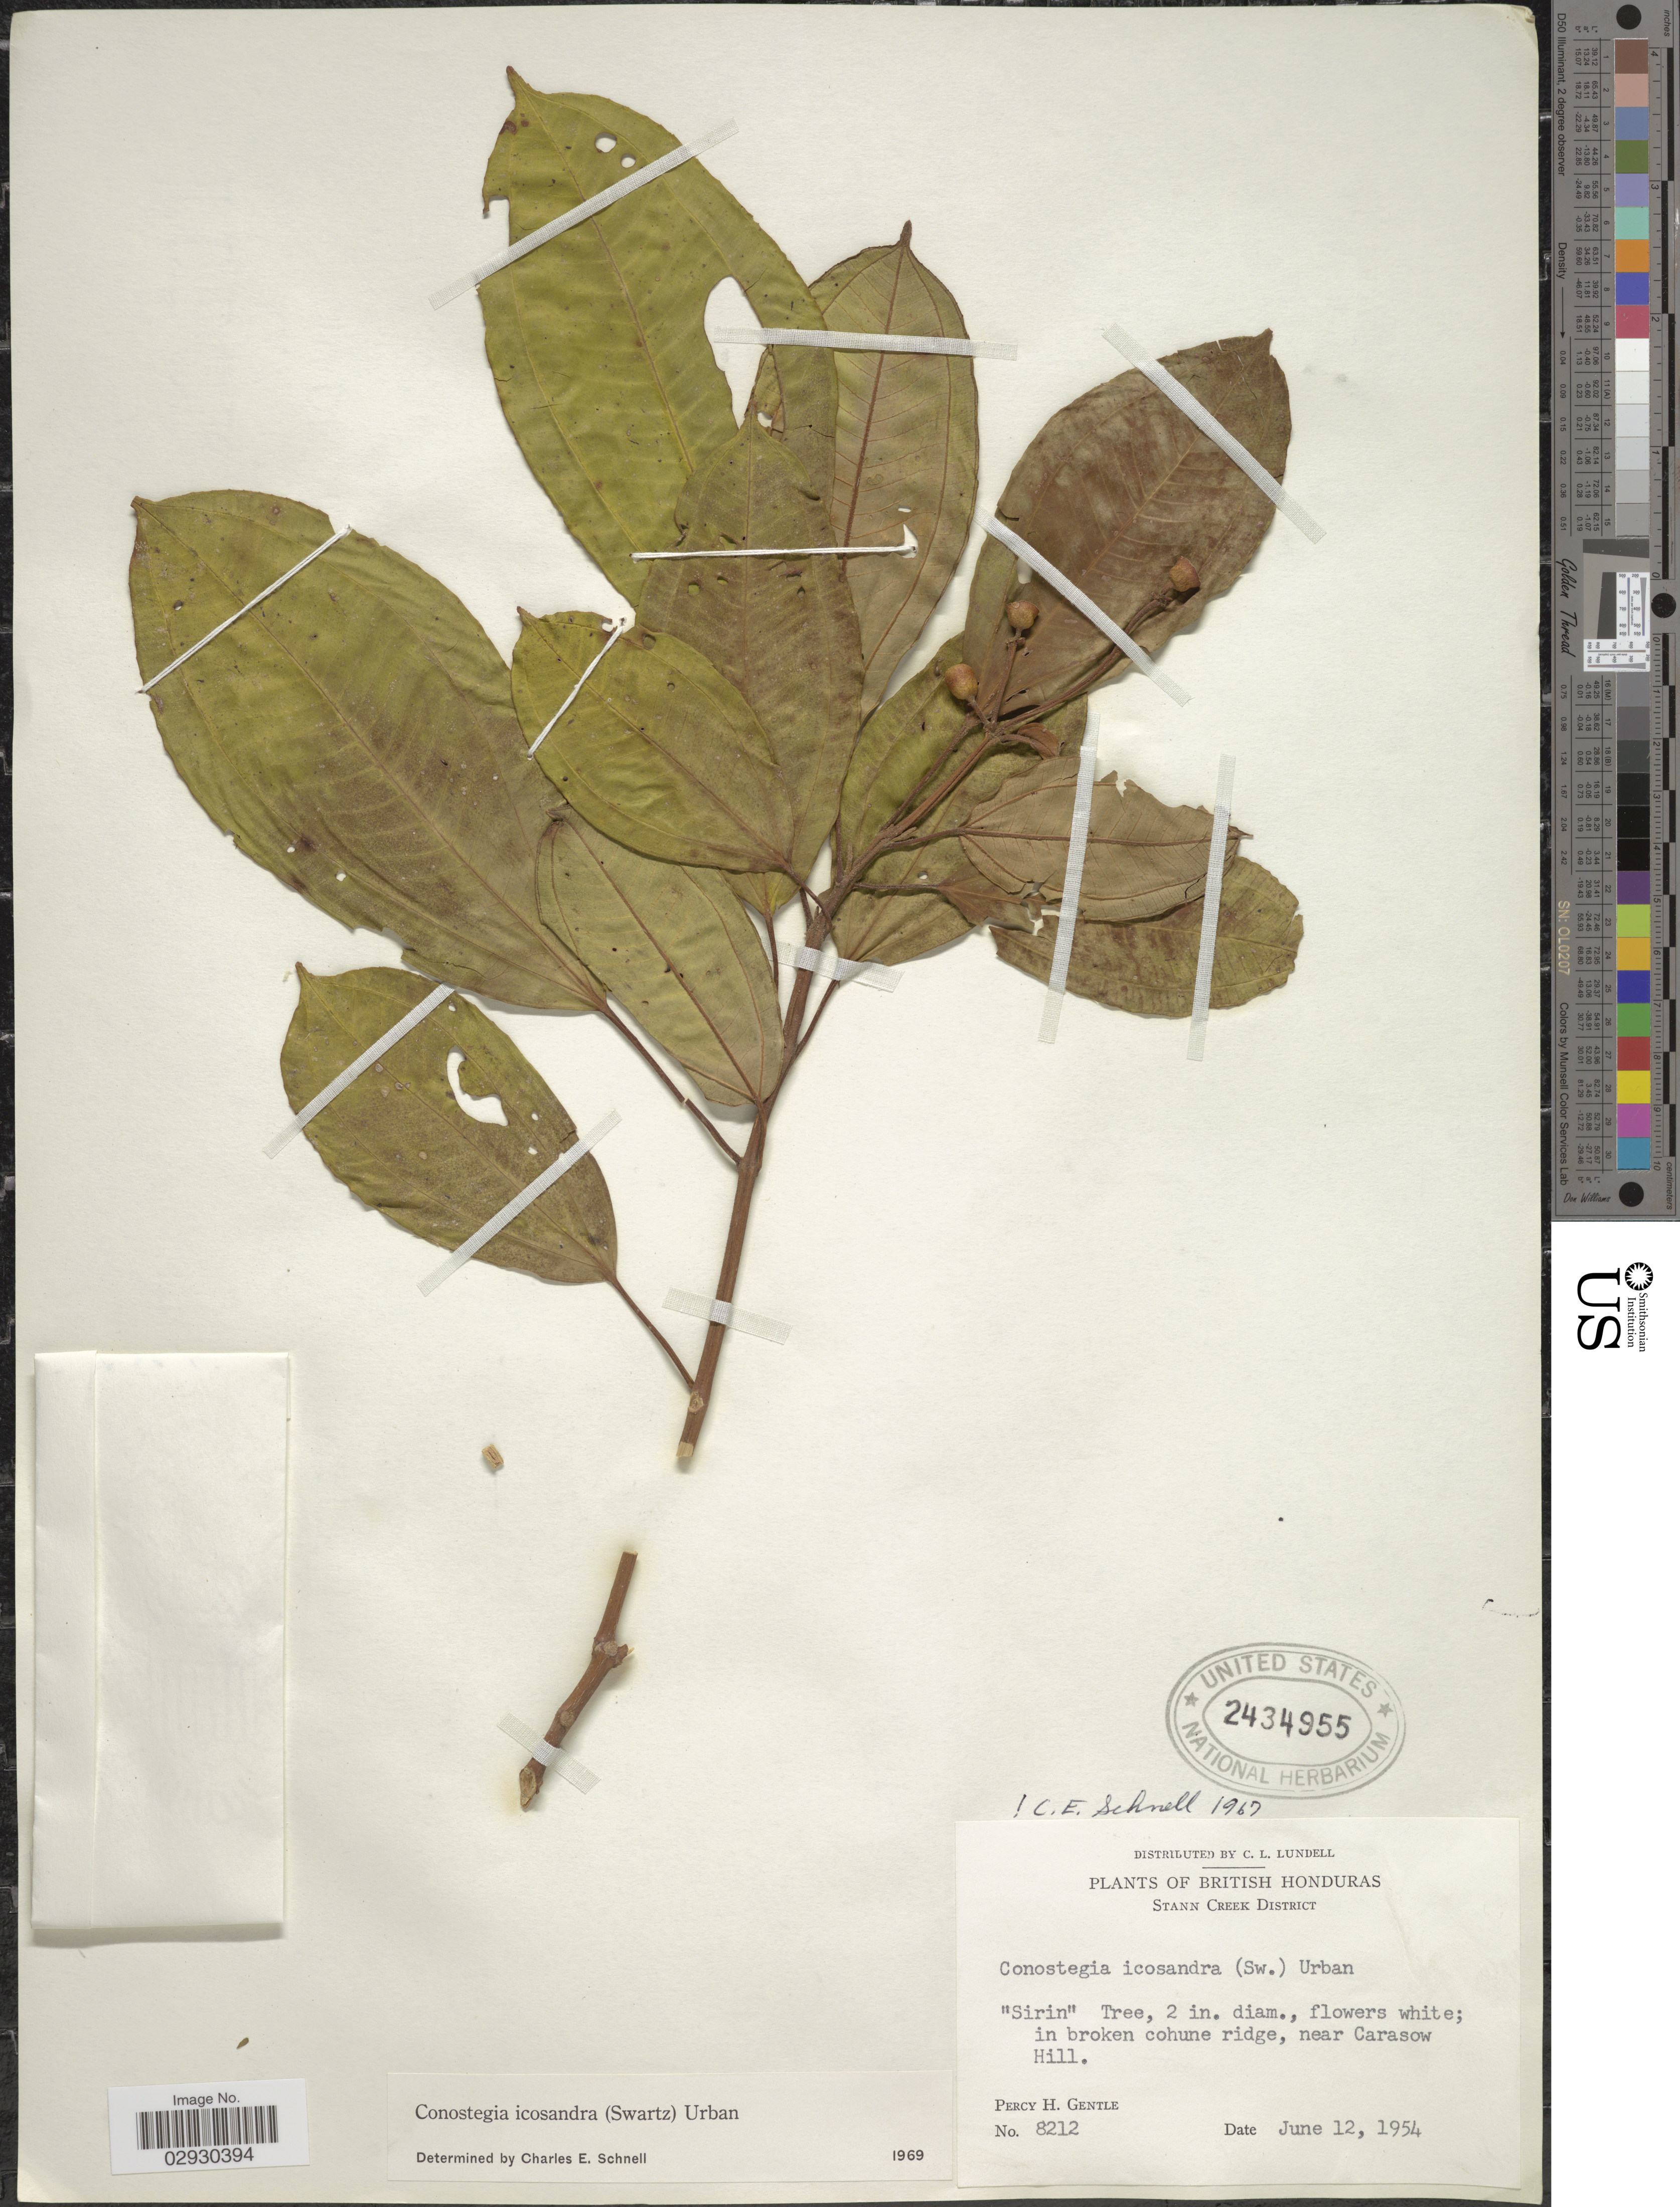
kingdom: Plantae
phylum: Tracheophyta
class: Magnoliopsida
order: Myrtales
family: Melastomataceae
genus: Conostegia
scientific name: Conostegia icosandra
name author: (Sw.) Urb.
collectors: P. H. Gentle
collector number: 8212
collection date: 1954-06-12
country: Belize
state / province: Stann Creek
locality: British Honduras. Stann Creek District. In broken cohune ridge, near Carasow Hill.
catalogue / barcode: US 2434955